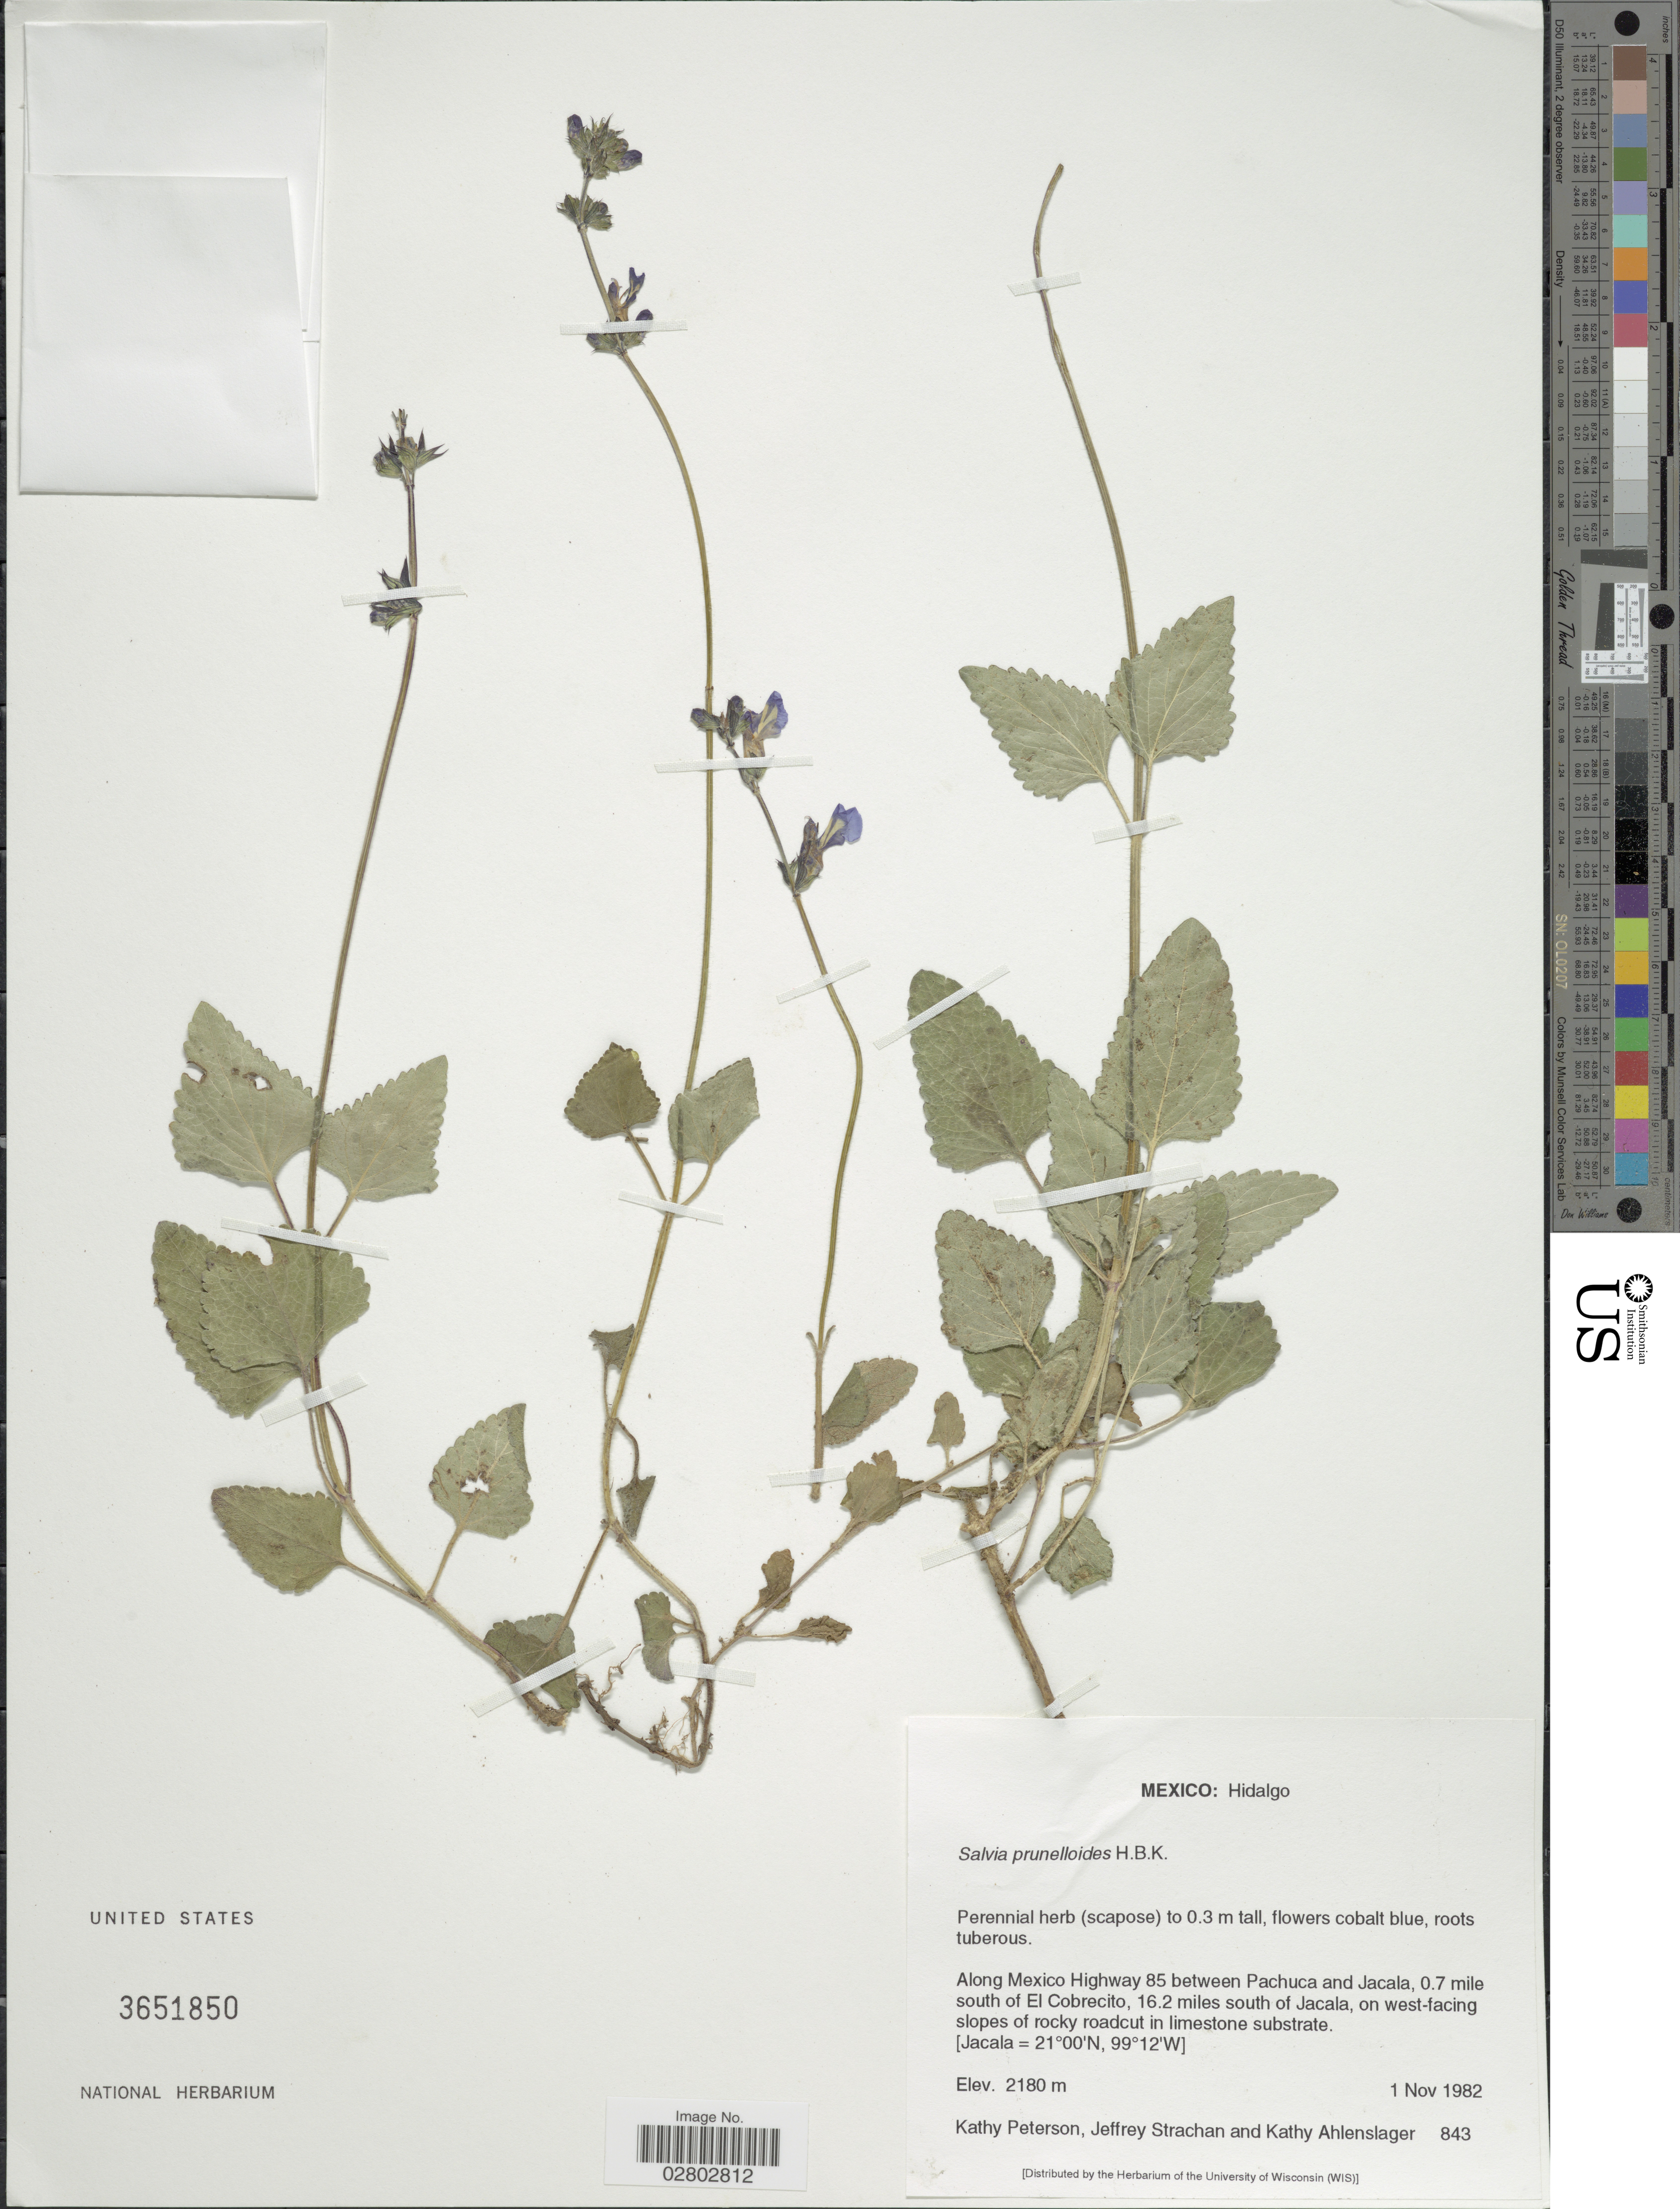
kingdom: Plantae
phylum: Tracheophyta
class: Magnoliopsida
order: Lamiales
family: Lamiaceae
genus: Salvia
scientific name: Salvia prunelloides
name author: Kunth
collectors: K. Peterson, J. Strachan & K. Ahlenslager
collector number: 843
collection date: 1982-11-01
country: Mexico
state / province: Hidalgo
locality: Along Mexico Highway 85 between Pachuca and Jacala, 0.7 mile south of El Cobrecito, 16.2 miles south of Jacala, on west-facing slopes of rocky roadcut in limestone substrate.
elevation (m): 2180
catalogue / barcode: US 3651850